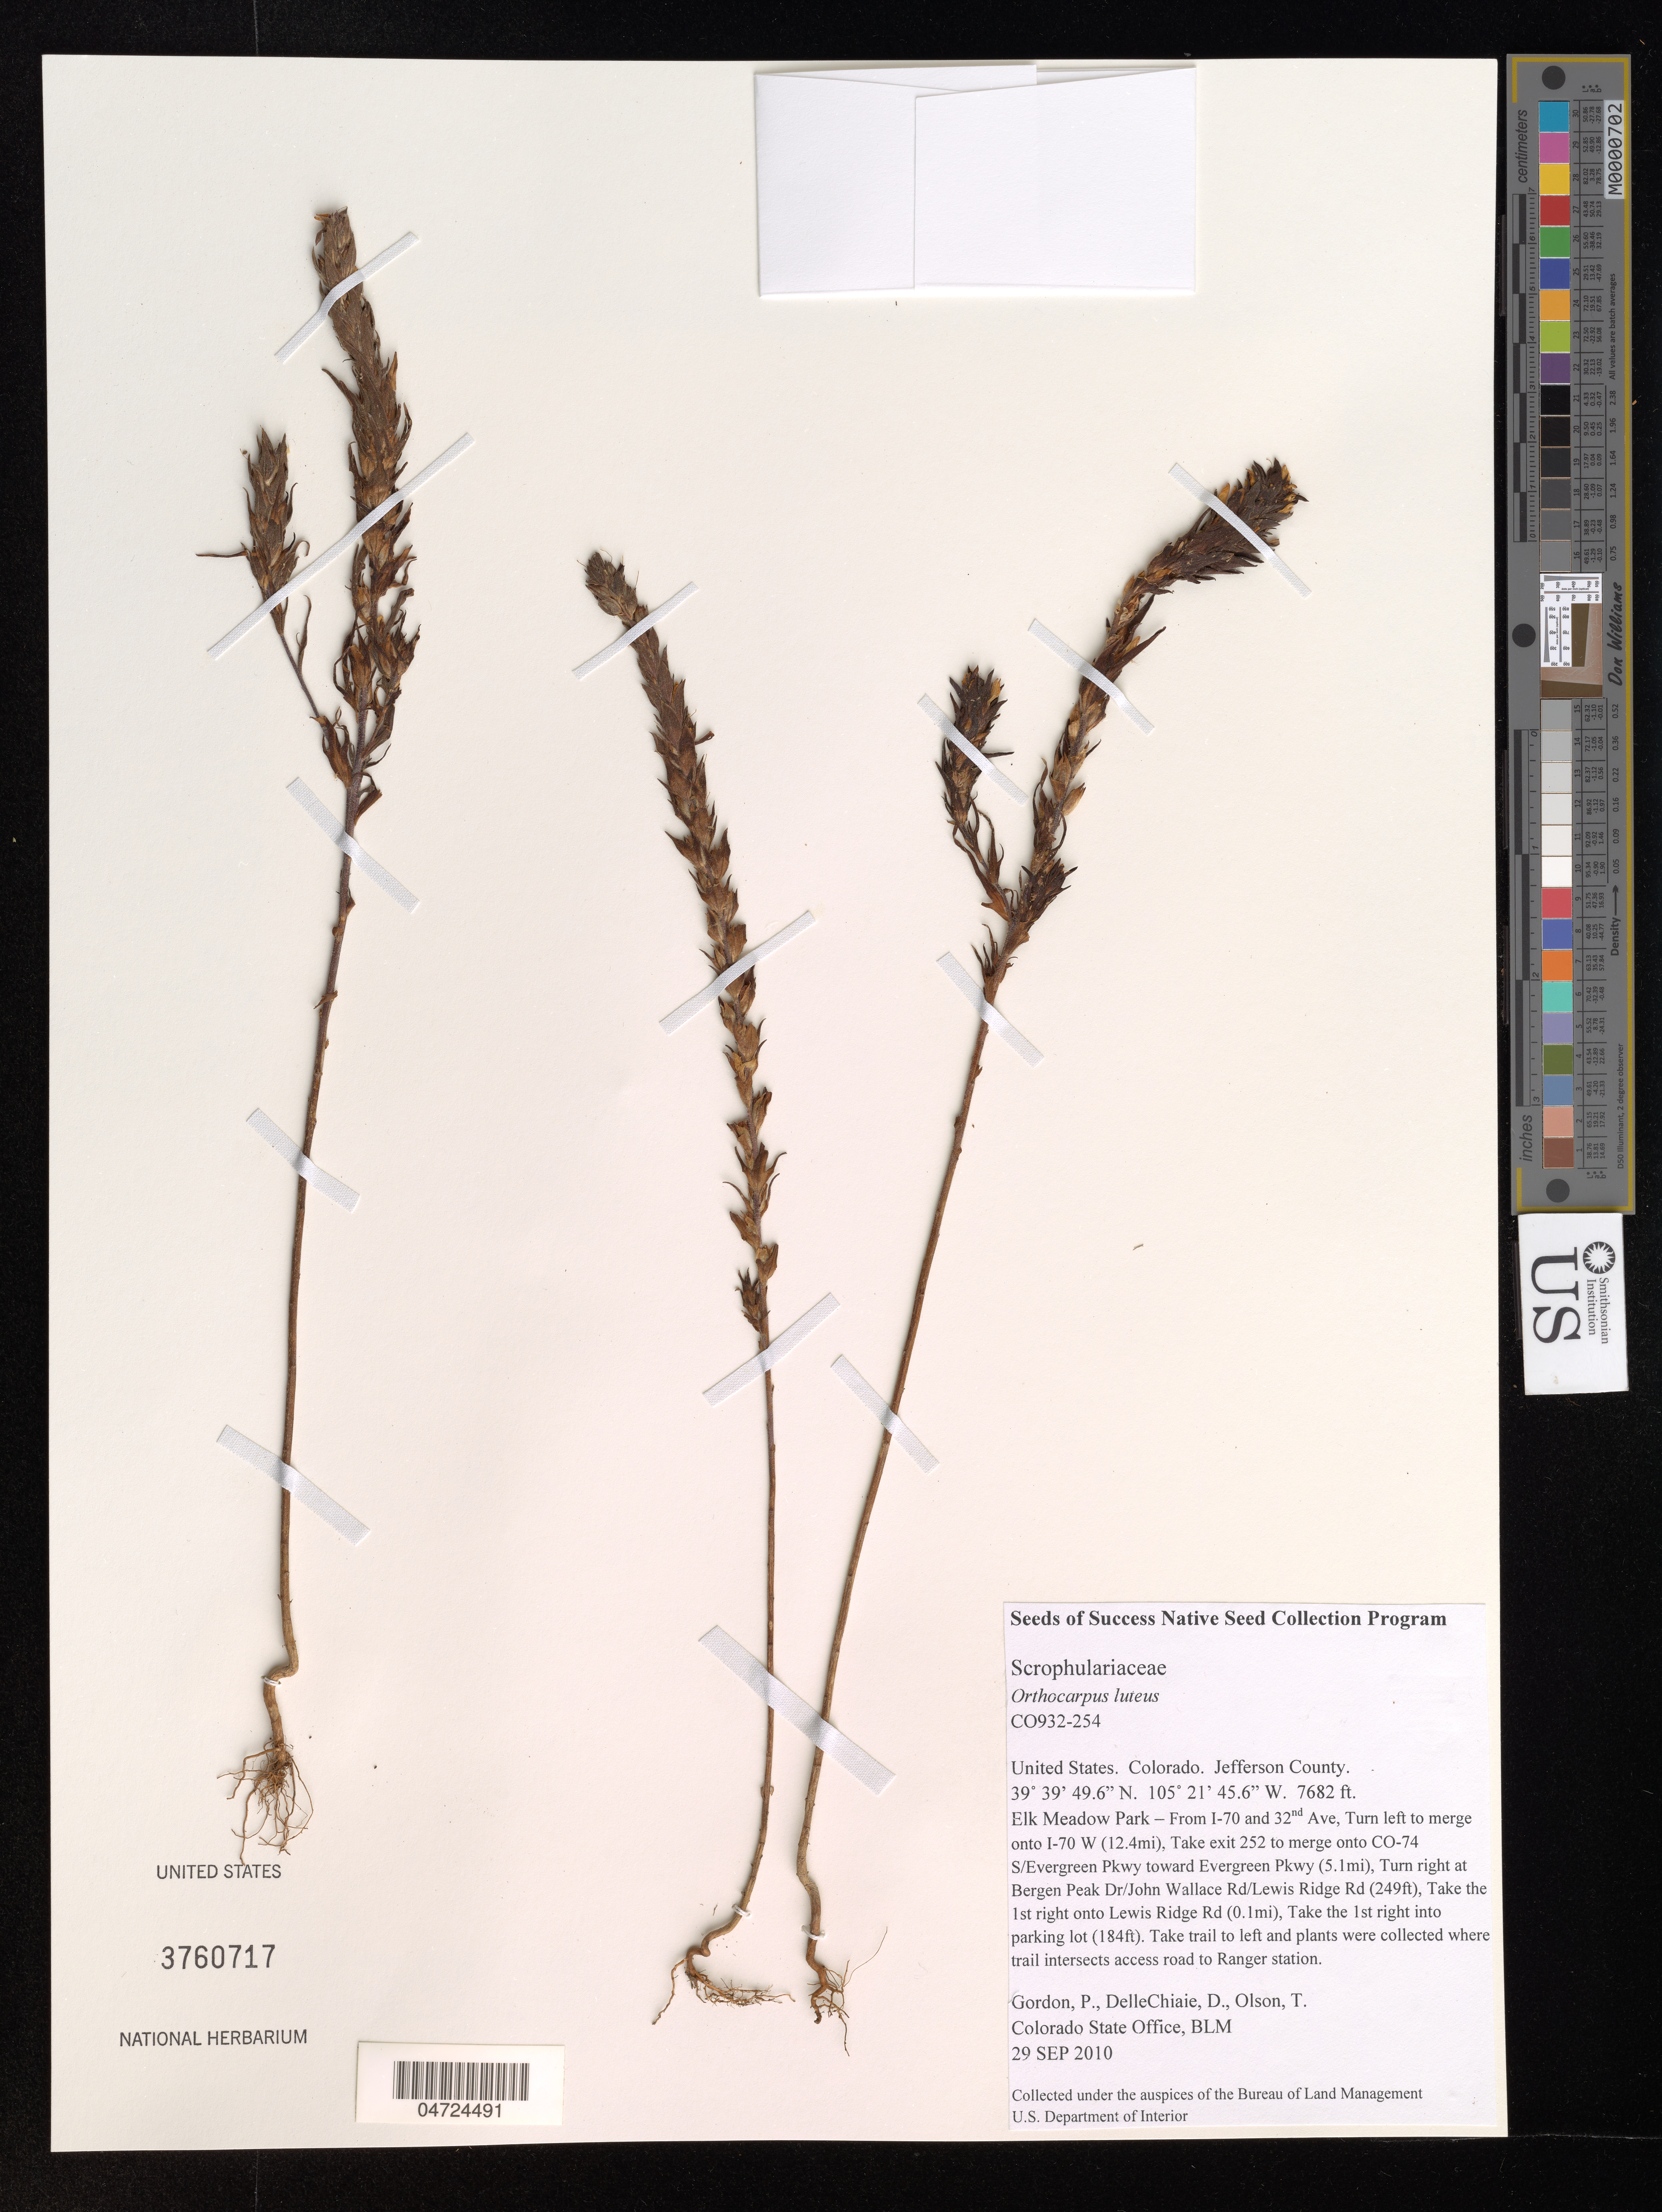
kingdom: Plantae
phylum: Tracheophyta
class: Magnoliopsida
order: Lamiales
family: Orobanchaceae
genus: Orthocarpus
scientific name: Orthocarpus luteus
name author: Nutt.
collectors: P. Gordon, D. DelleChiaie & T. Olson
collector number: CO932-254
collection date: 2010-09-20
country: United States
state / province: Colorado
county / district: Jefferson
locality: Jefferson County. Elk Meadow Park - From I-70 and 32nd Ave, Turn left to merge onto I-70 W (12.4 mi), Take exit 252 to merge onto CO-74 S/Evergreen Pkwy toward Evergreen Pkwy (5.1 mi), Turn right at Bergen Peak Dr/John Wallace Rd/Lewis Ridge Rd (249ft), Take the 1st right onto Lewis Ridge Rd (0.1 mi), Take the 1st right into parking lot (184ft). Take trail to left and plants were collected where trail intersects access road to Ranger station.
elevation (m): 2341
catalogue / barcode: US 3760717